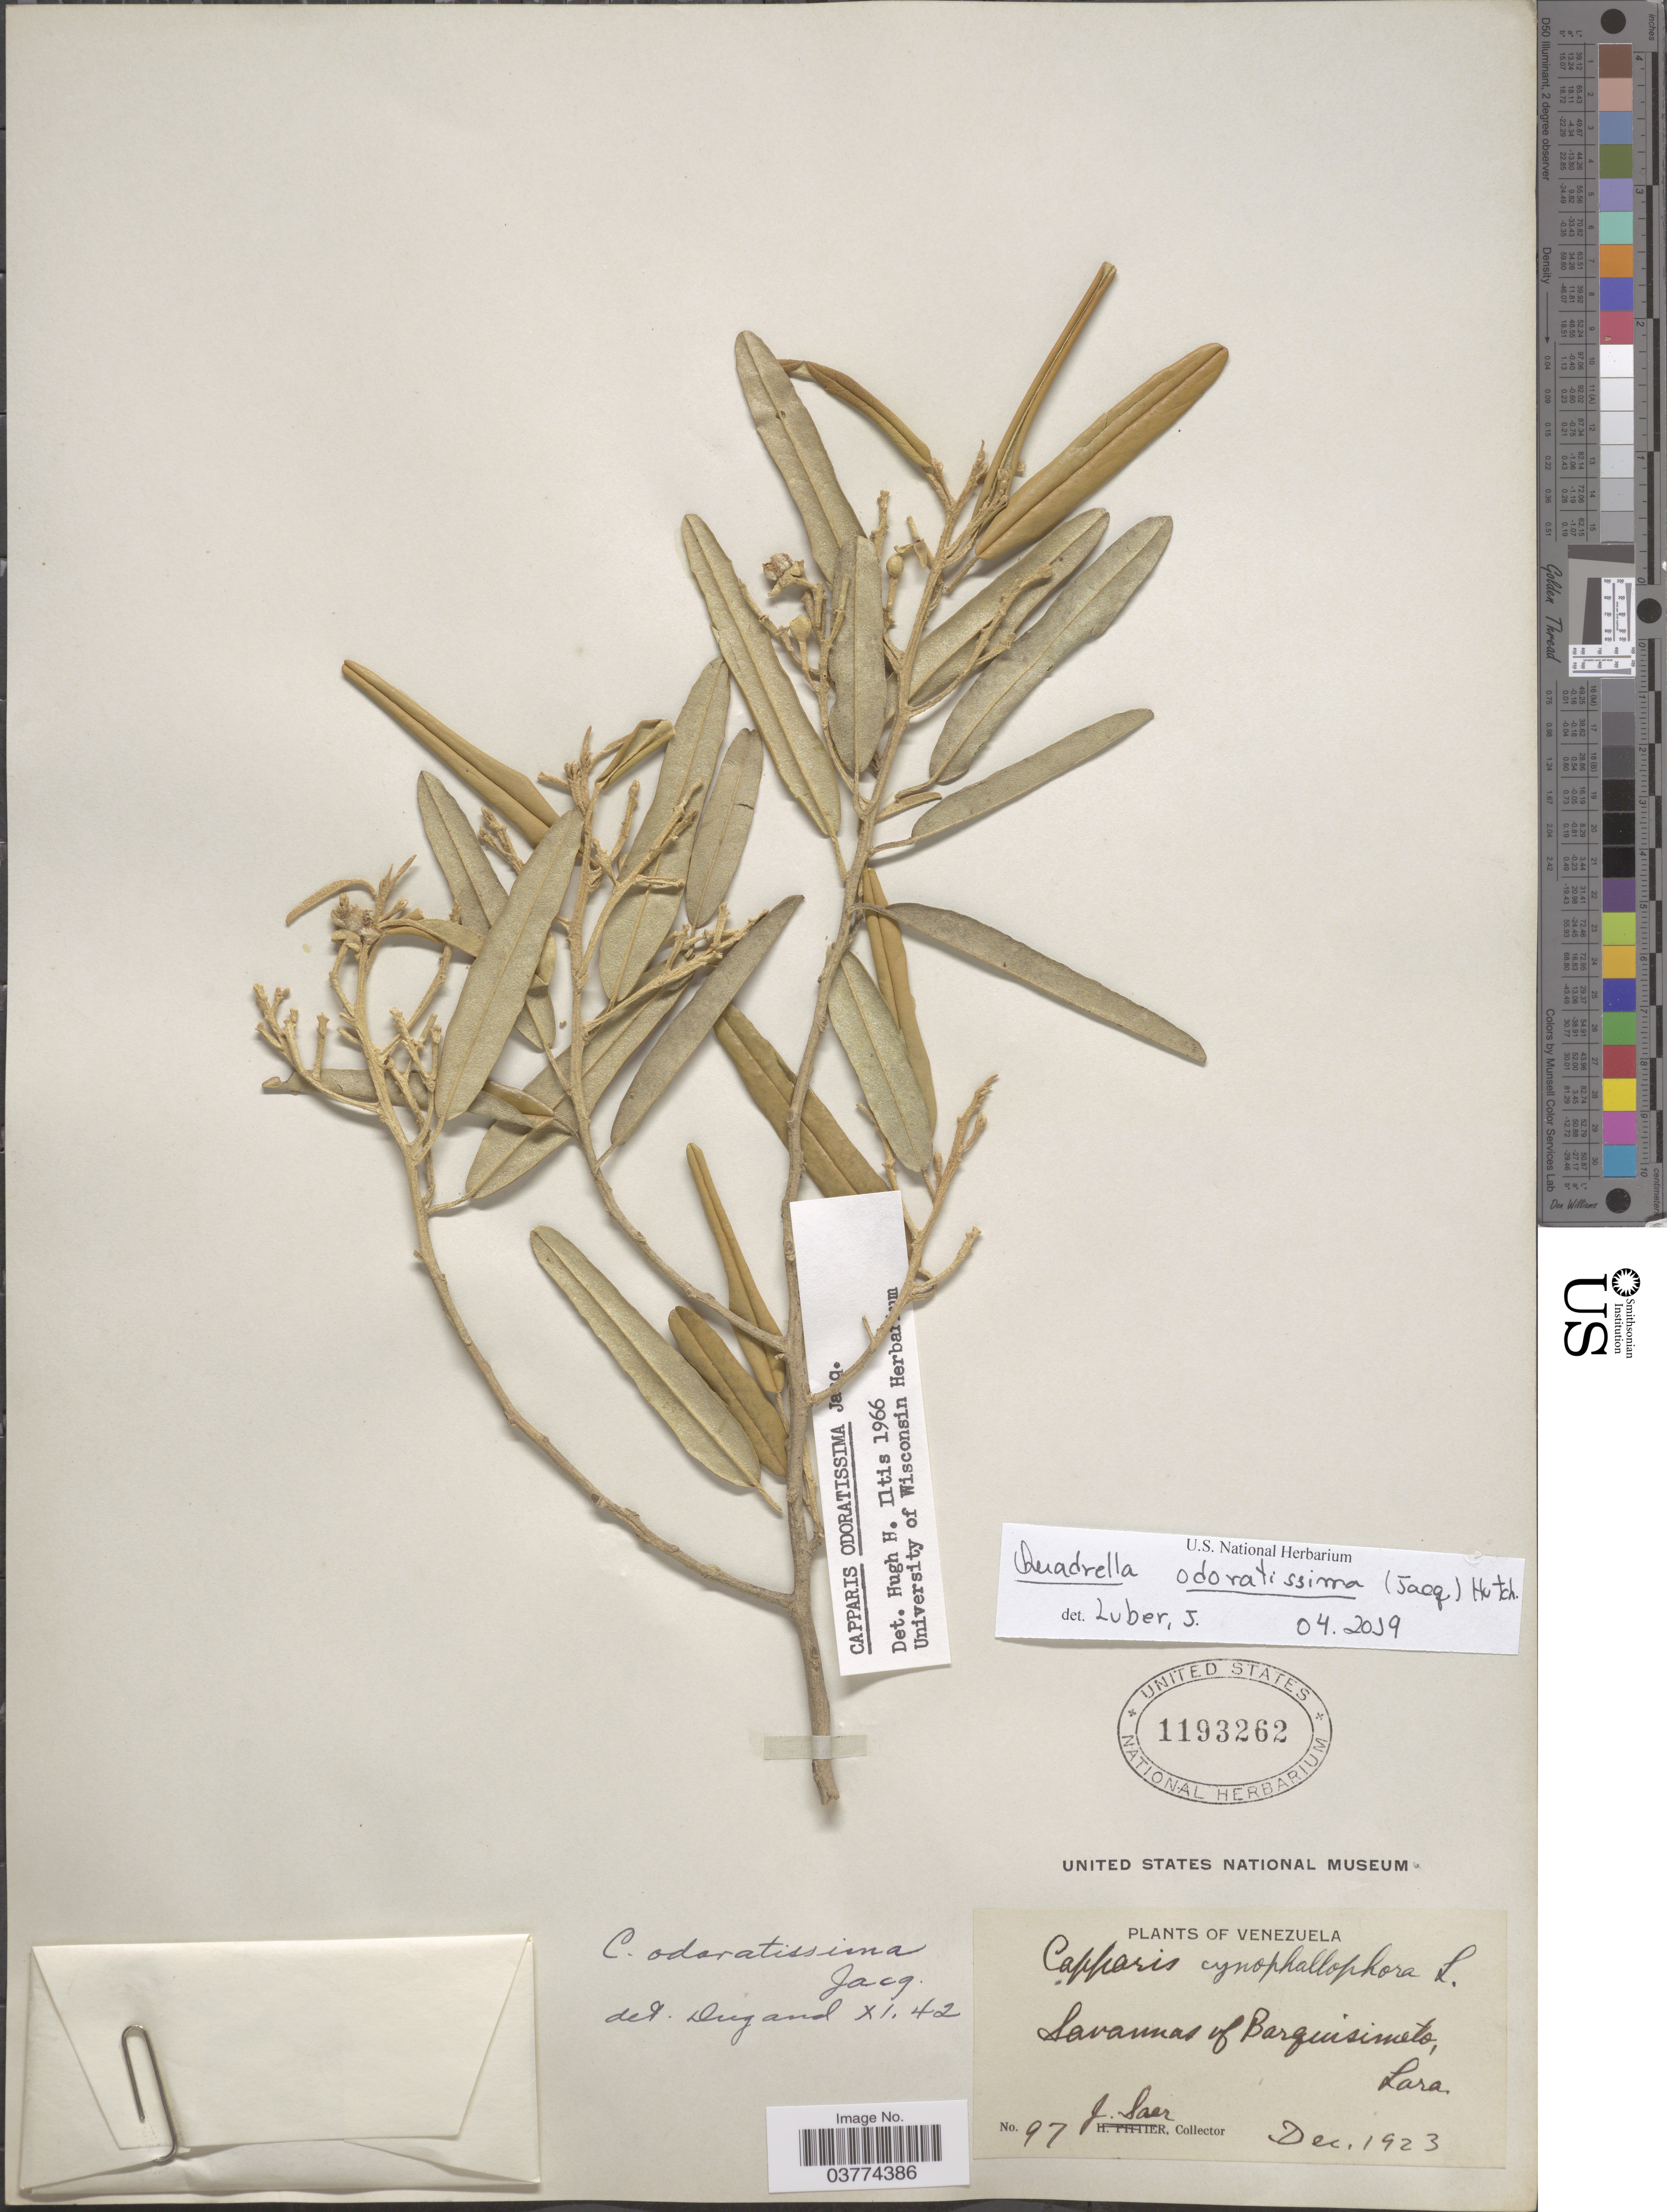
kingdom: Plantae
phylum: Tracheophyta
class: Magnoliopsida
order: Brassicales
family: Capparaceae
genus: Quadrella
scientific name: Quadrella odoratissima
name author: (Jacq.) Hutch.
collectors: J. Saer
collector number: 97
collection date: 1923-12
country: Venezuela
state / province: Lara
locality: Savannas of Barquisimeto.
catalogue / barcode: US 1193262